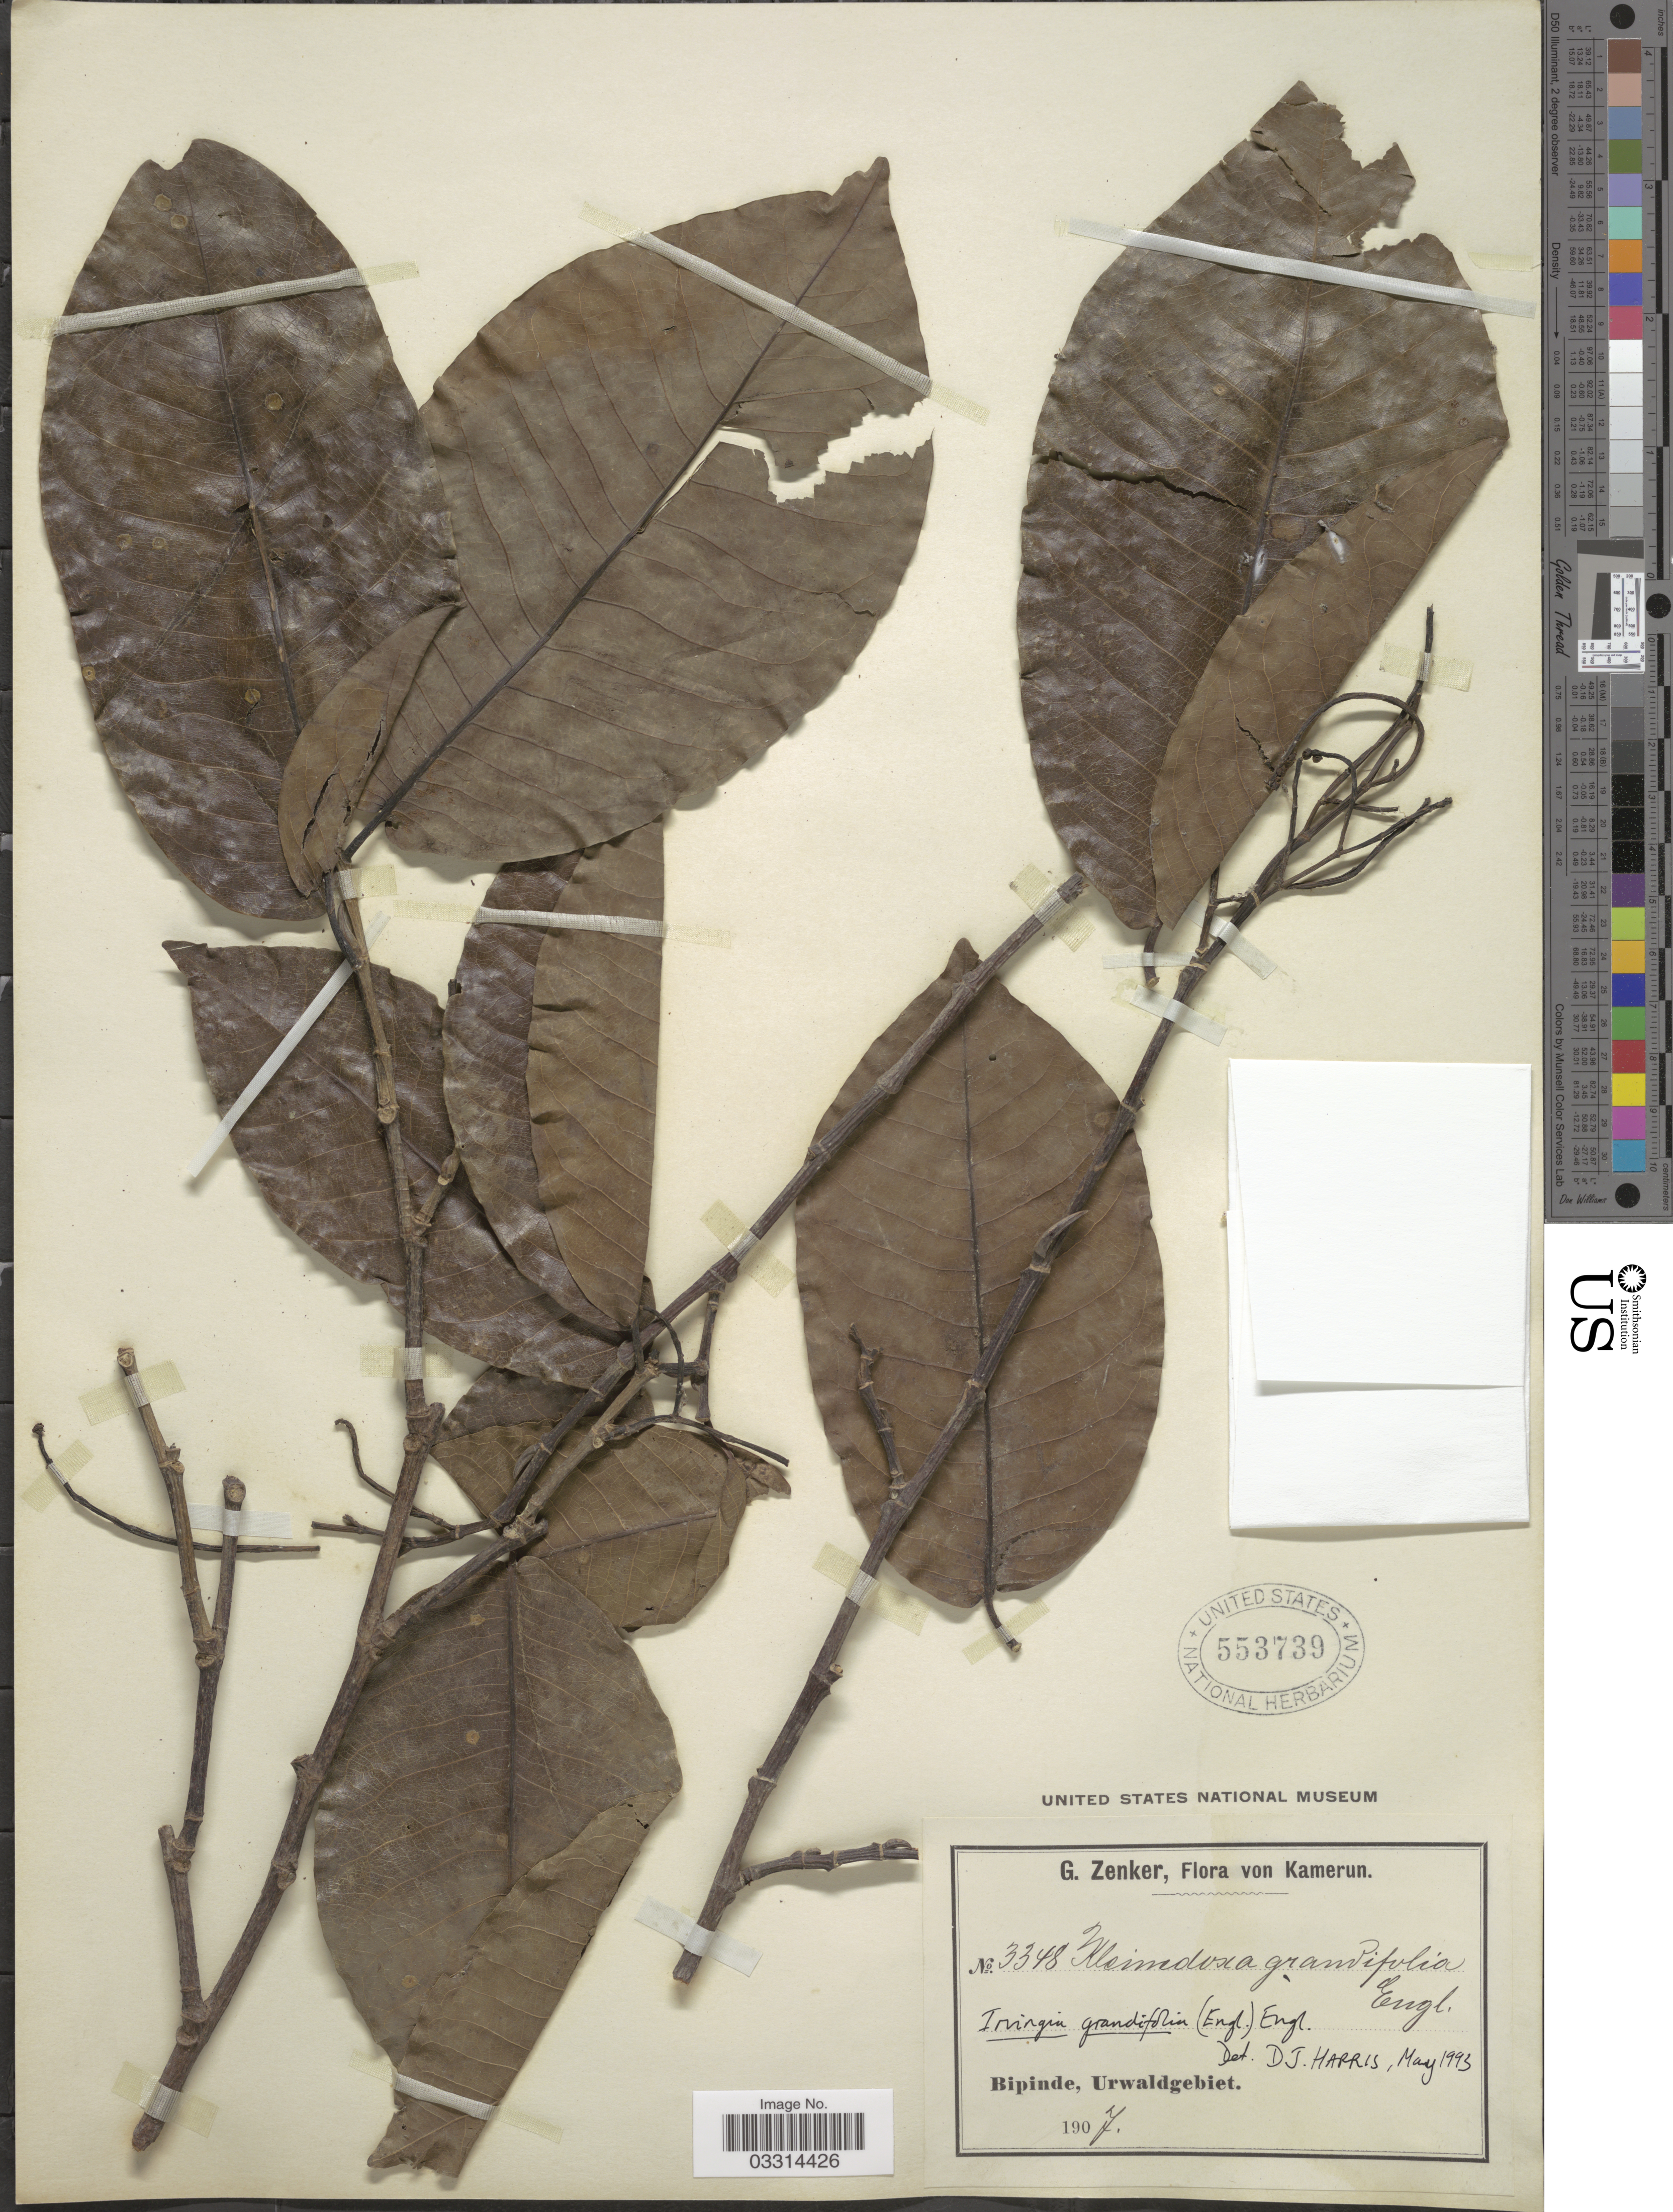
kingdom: Plantae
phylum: Tracheophyta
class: Magnoliopsida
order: Malpighiales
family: Irvingiaceae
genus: Klainedoxa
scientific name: Klainedoxa grandifolia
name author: Engl.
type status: Type Collection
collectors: G. A. Zenker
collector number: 3348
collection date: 1907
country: Cameroon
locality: Bipinde, Urwaldgebiet.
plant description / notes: Type collection of Klainedoxa grandifolia Engl.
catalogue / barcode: US 553739